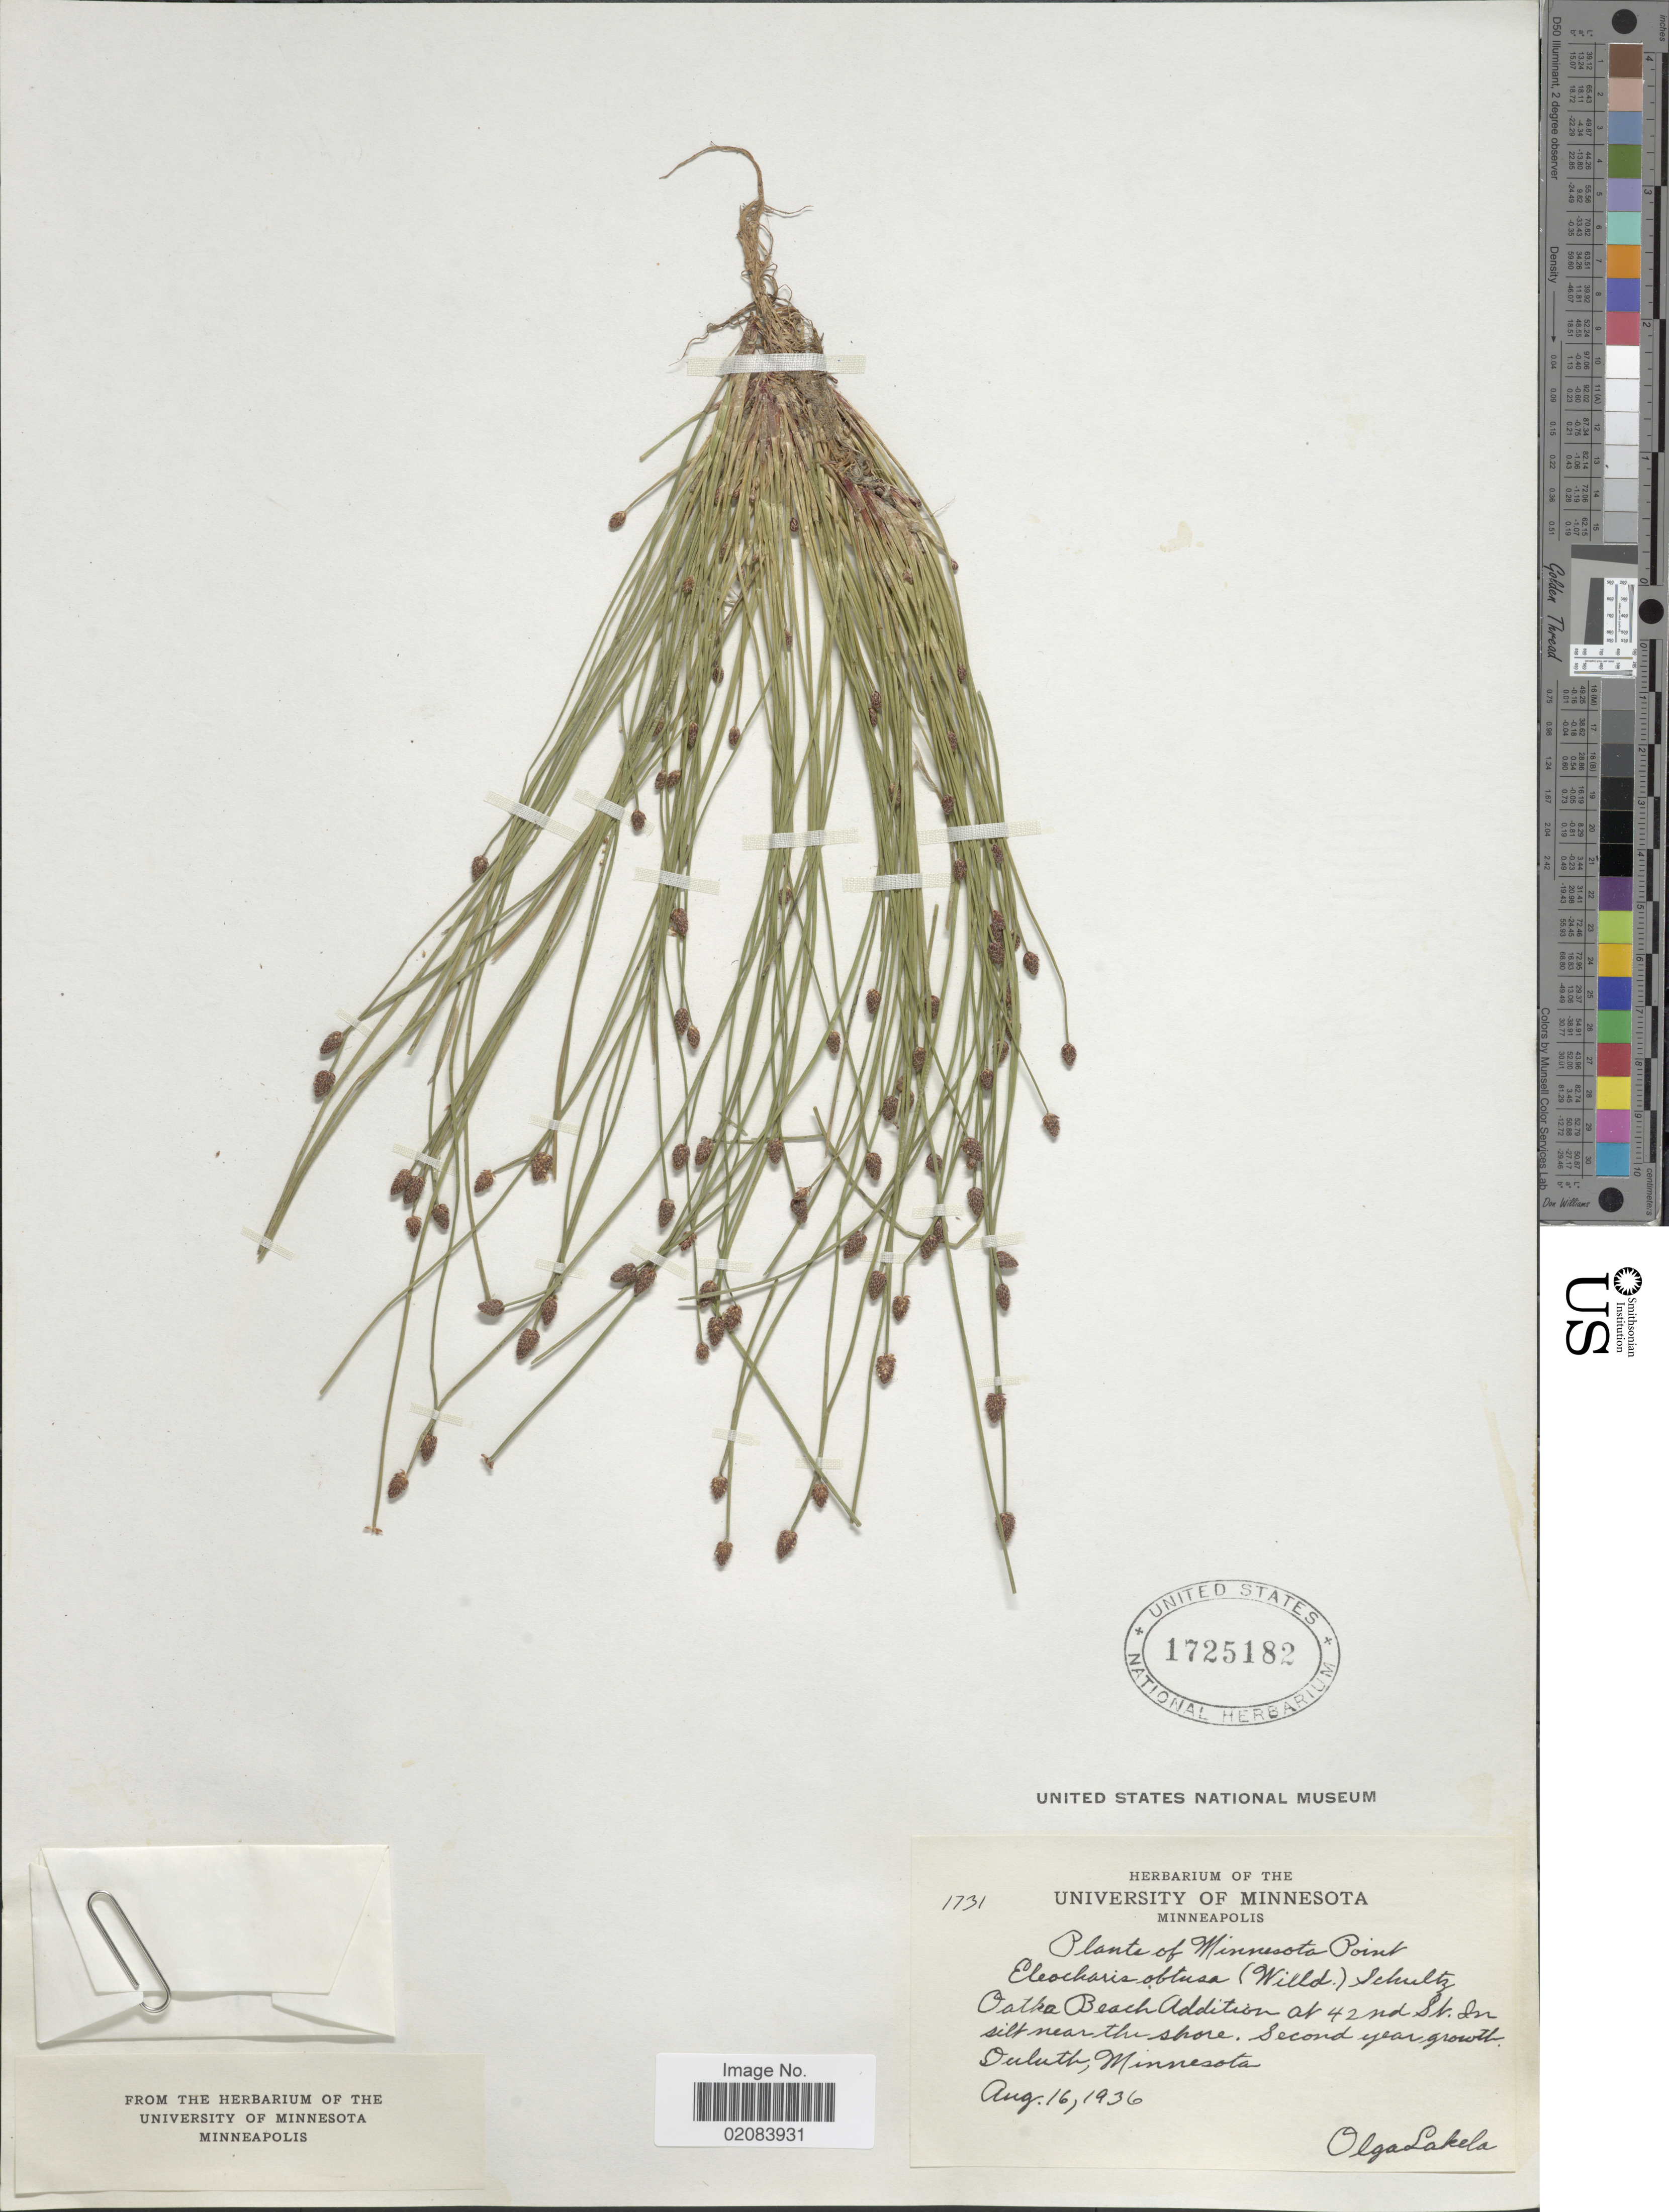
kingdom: Plantae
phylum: Tracheophyta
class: Liliopsida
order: Poales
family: Cyperaceae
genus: Eleocharis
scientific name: Eleocharis ovata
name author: (Roth) Roem. & Schult.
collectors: O. K. Lakela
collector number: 1731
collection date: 1936-08-16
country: United States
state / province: Minnesota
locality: Oatka Beach Addition at 42nd St. In silt near the shore. Duluth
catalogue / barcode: US 1725182